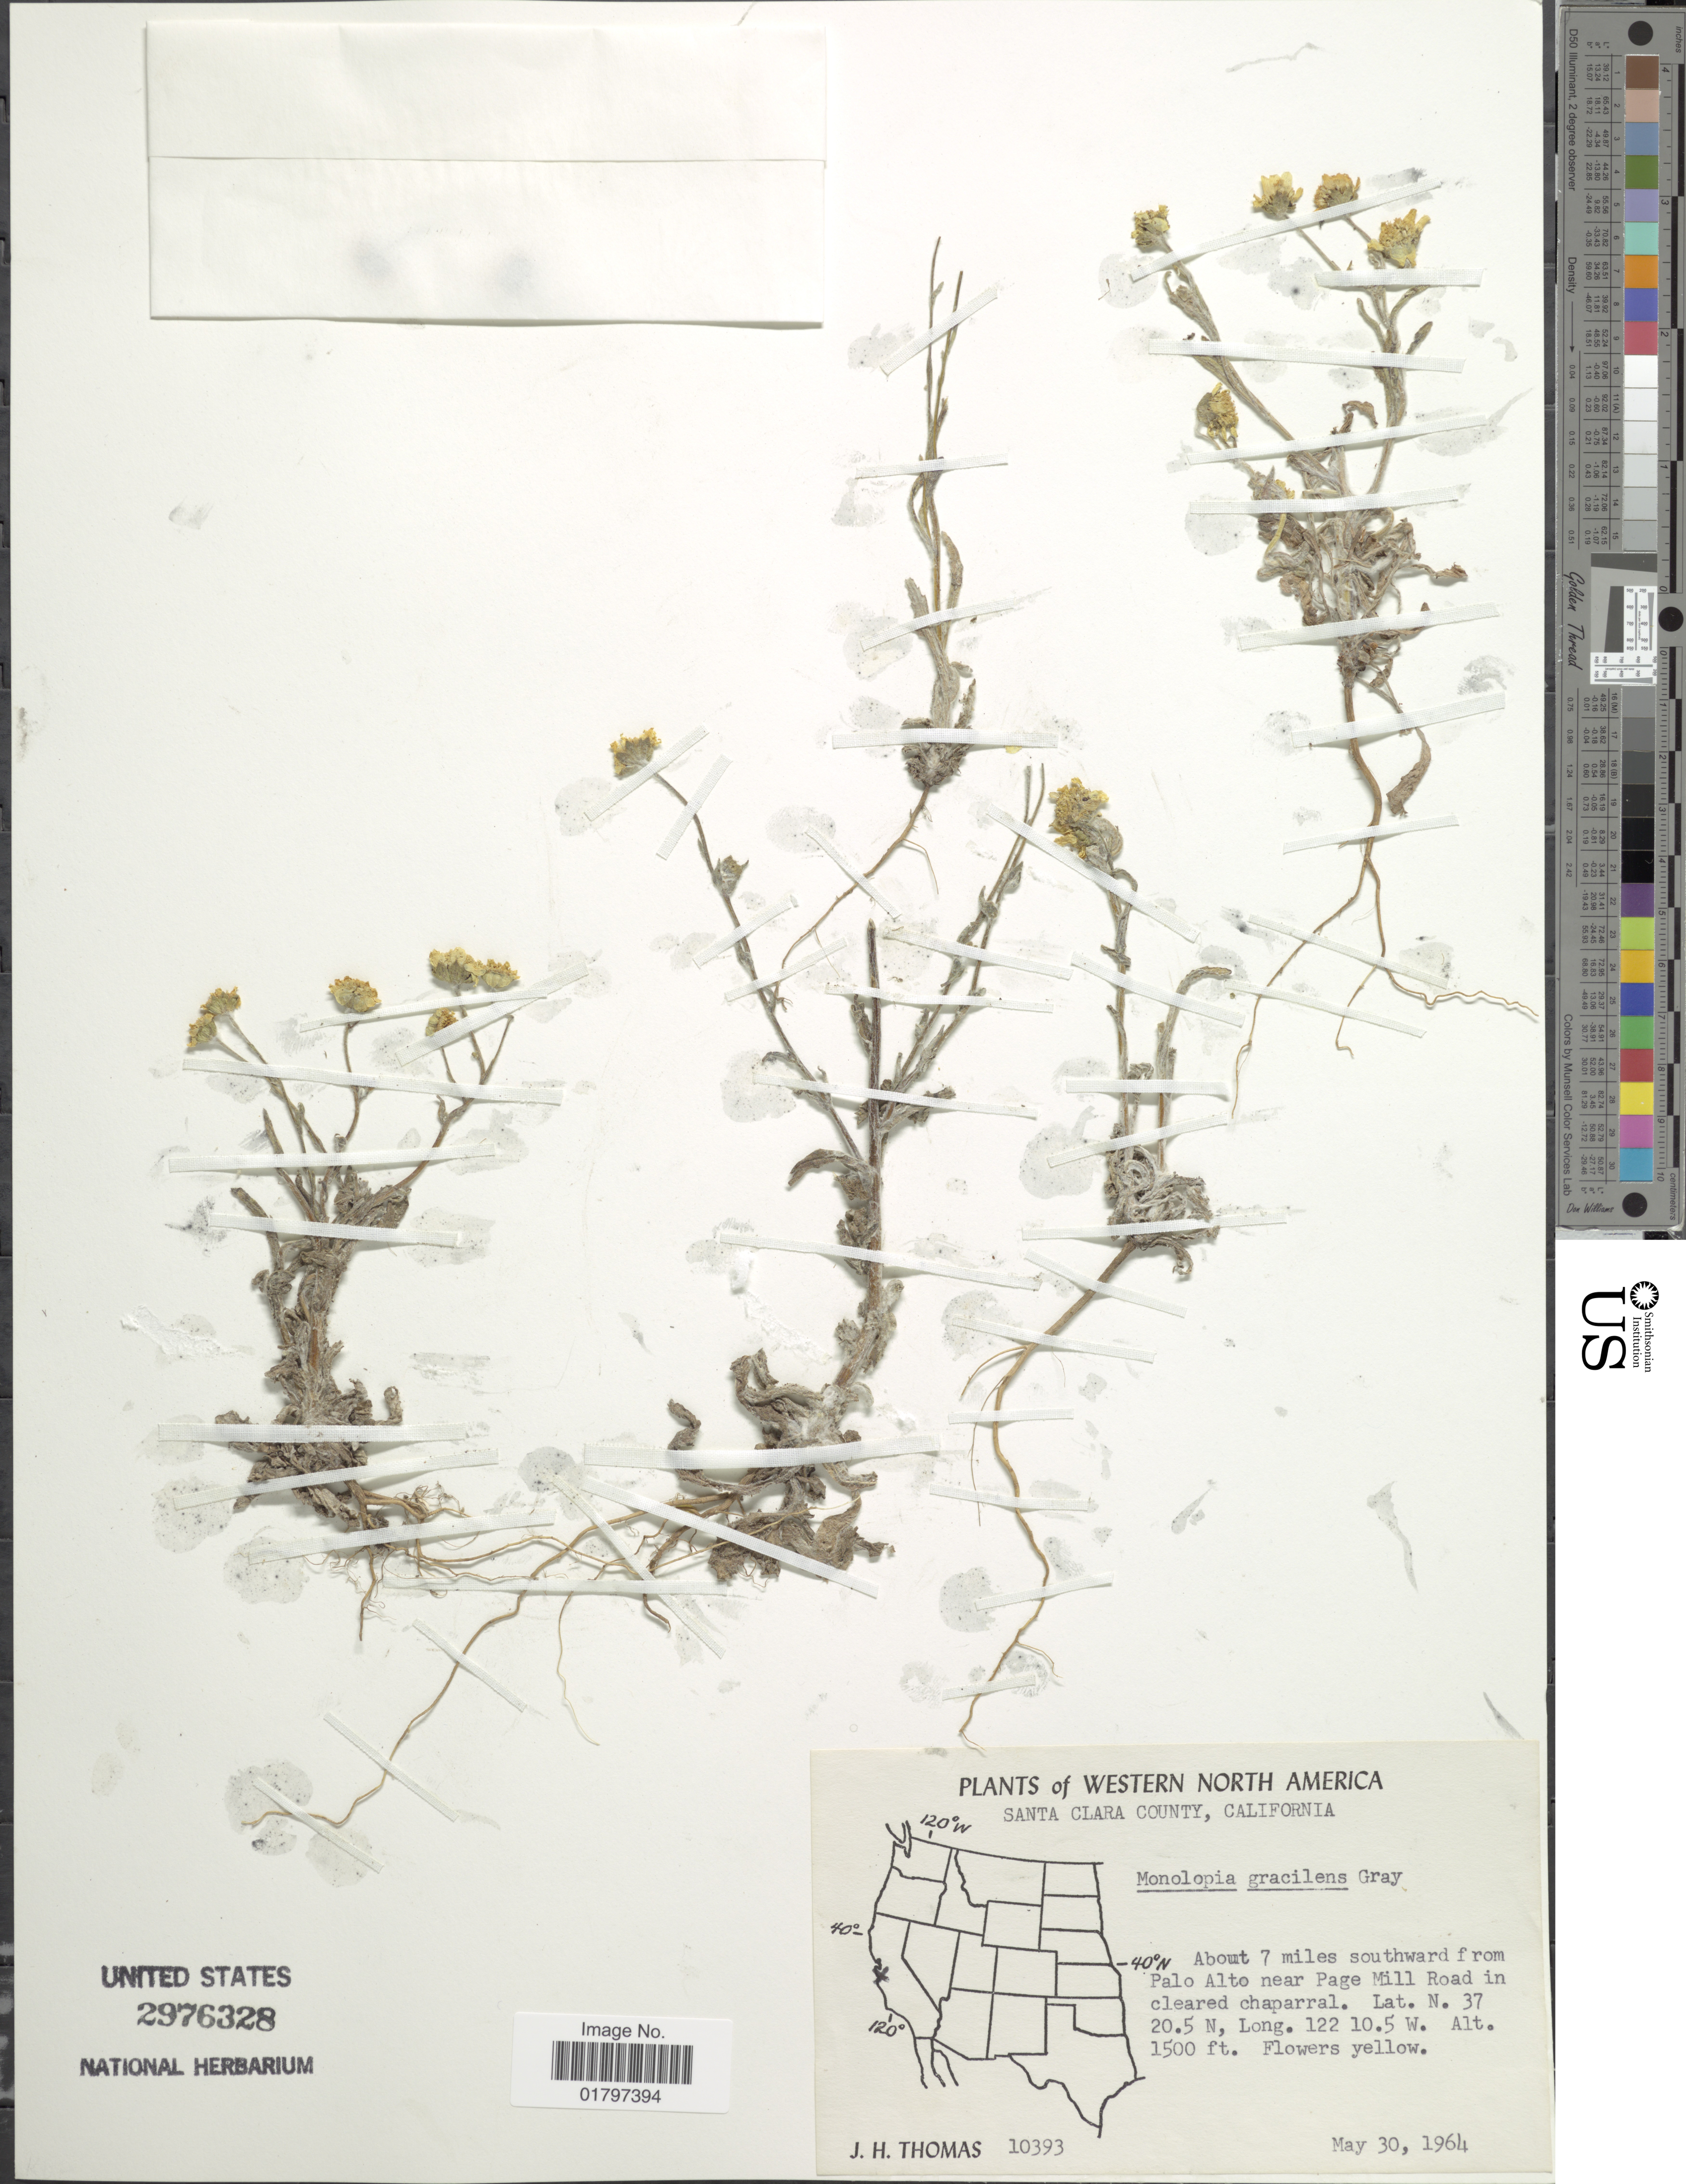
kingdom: Plantae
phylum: Tracheophyta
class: Magnoliopsida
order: Asterales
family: Asteraceae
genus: Monolopia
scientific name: Monolopia gracilens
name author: A. Gray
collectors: J. H. Thomas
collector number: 10393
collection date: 1964-05-30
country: United States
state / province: California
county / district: Santa Clara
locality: Western North America. Santa Clara County, California. About 7 miles southward from Palo Alto near Page Mill Road in cleared chaparral.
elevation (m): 457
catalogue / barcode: US 2976328